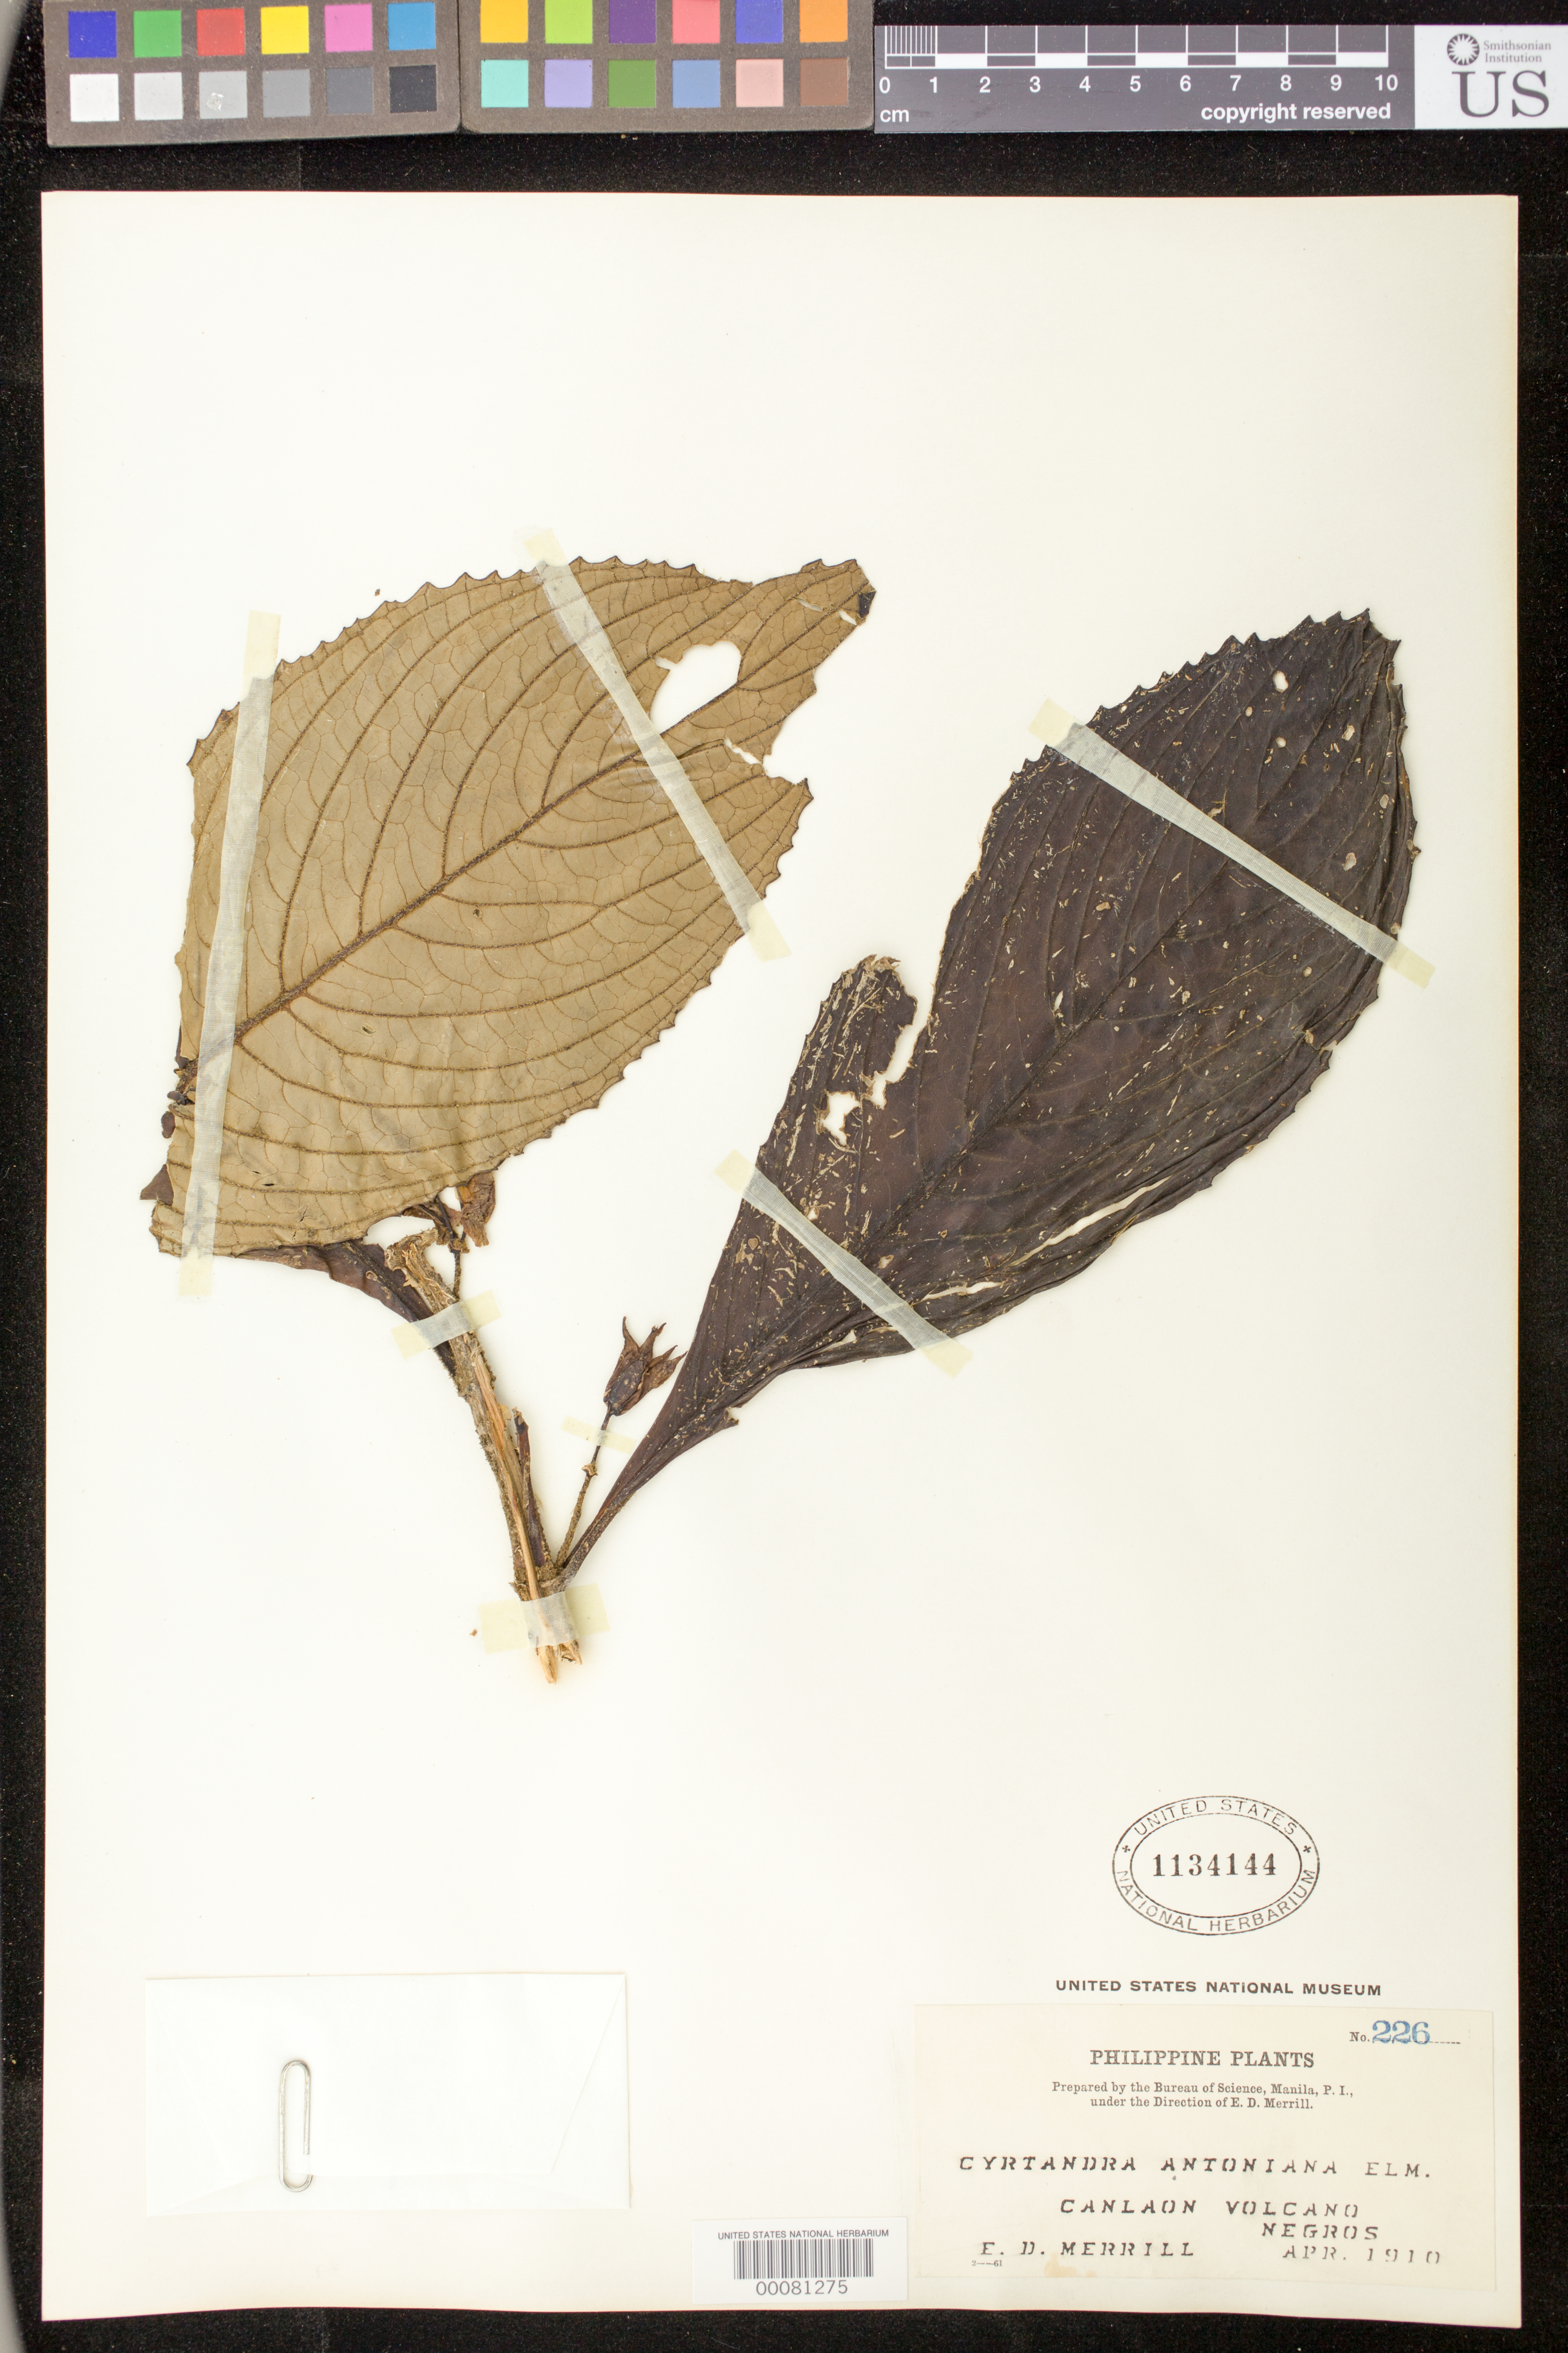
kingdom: Plantae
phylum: Tracheophyta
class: Magnoliopsida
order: Lamiales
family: Gesneriaceae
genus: Cyrtandra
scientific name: Cyrtandra antoniana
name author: Elmer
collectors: E. D. Merrill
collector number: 226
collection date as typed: Apr 1910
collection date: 1910-04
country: Philippines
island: Negros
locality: Negros oriental, Canlaon volcano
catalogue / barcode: US 1134144